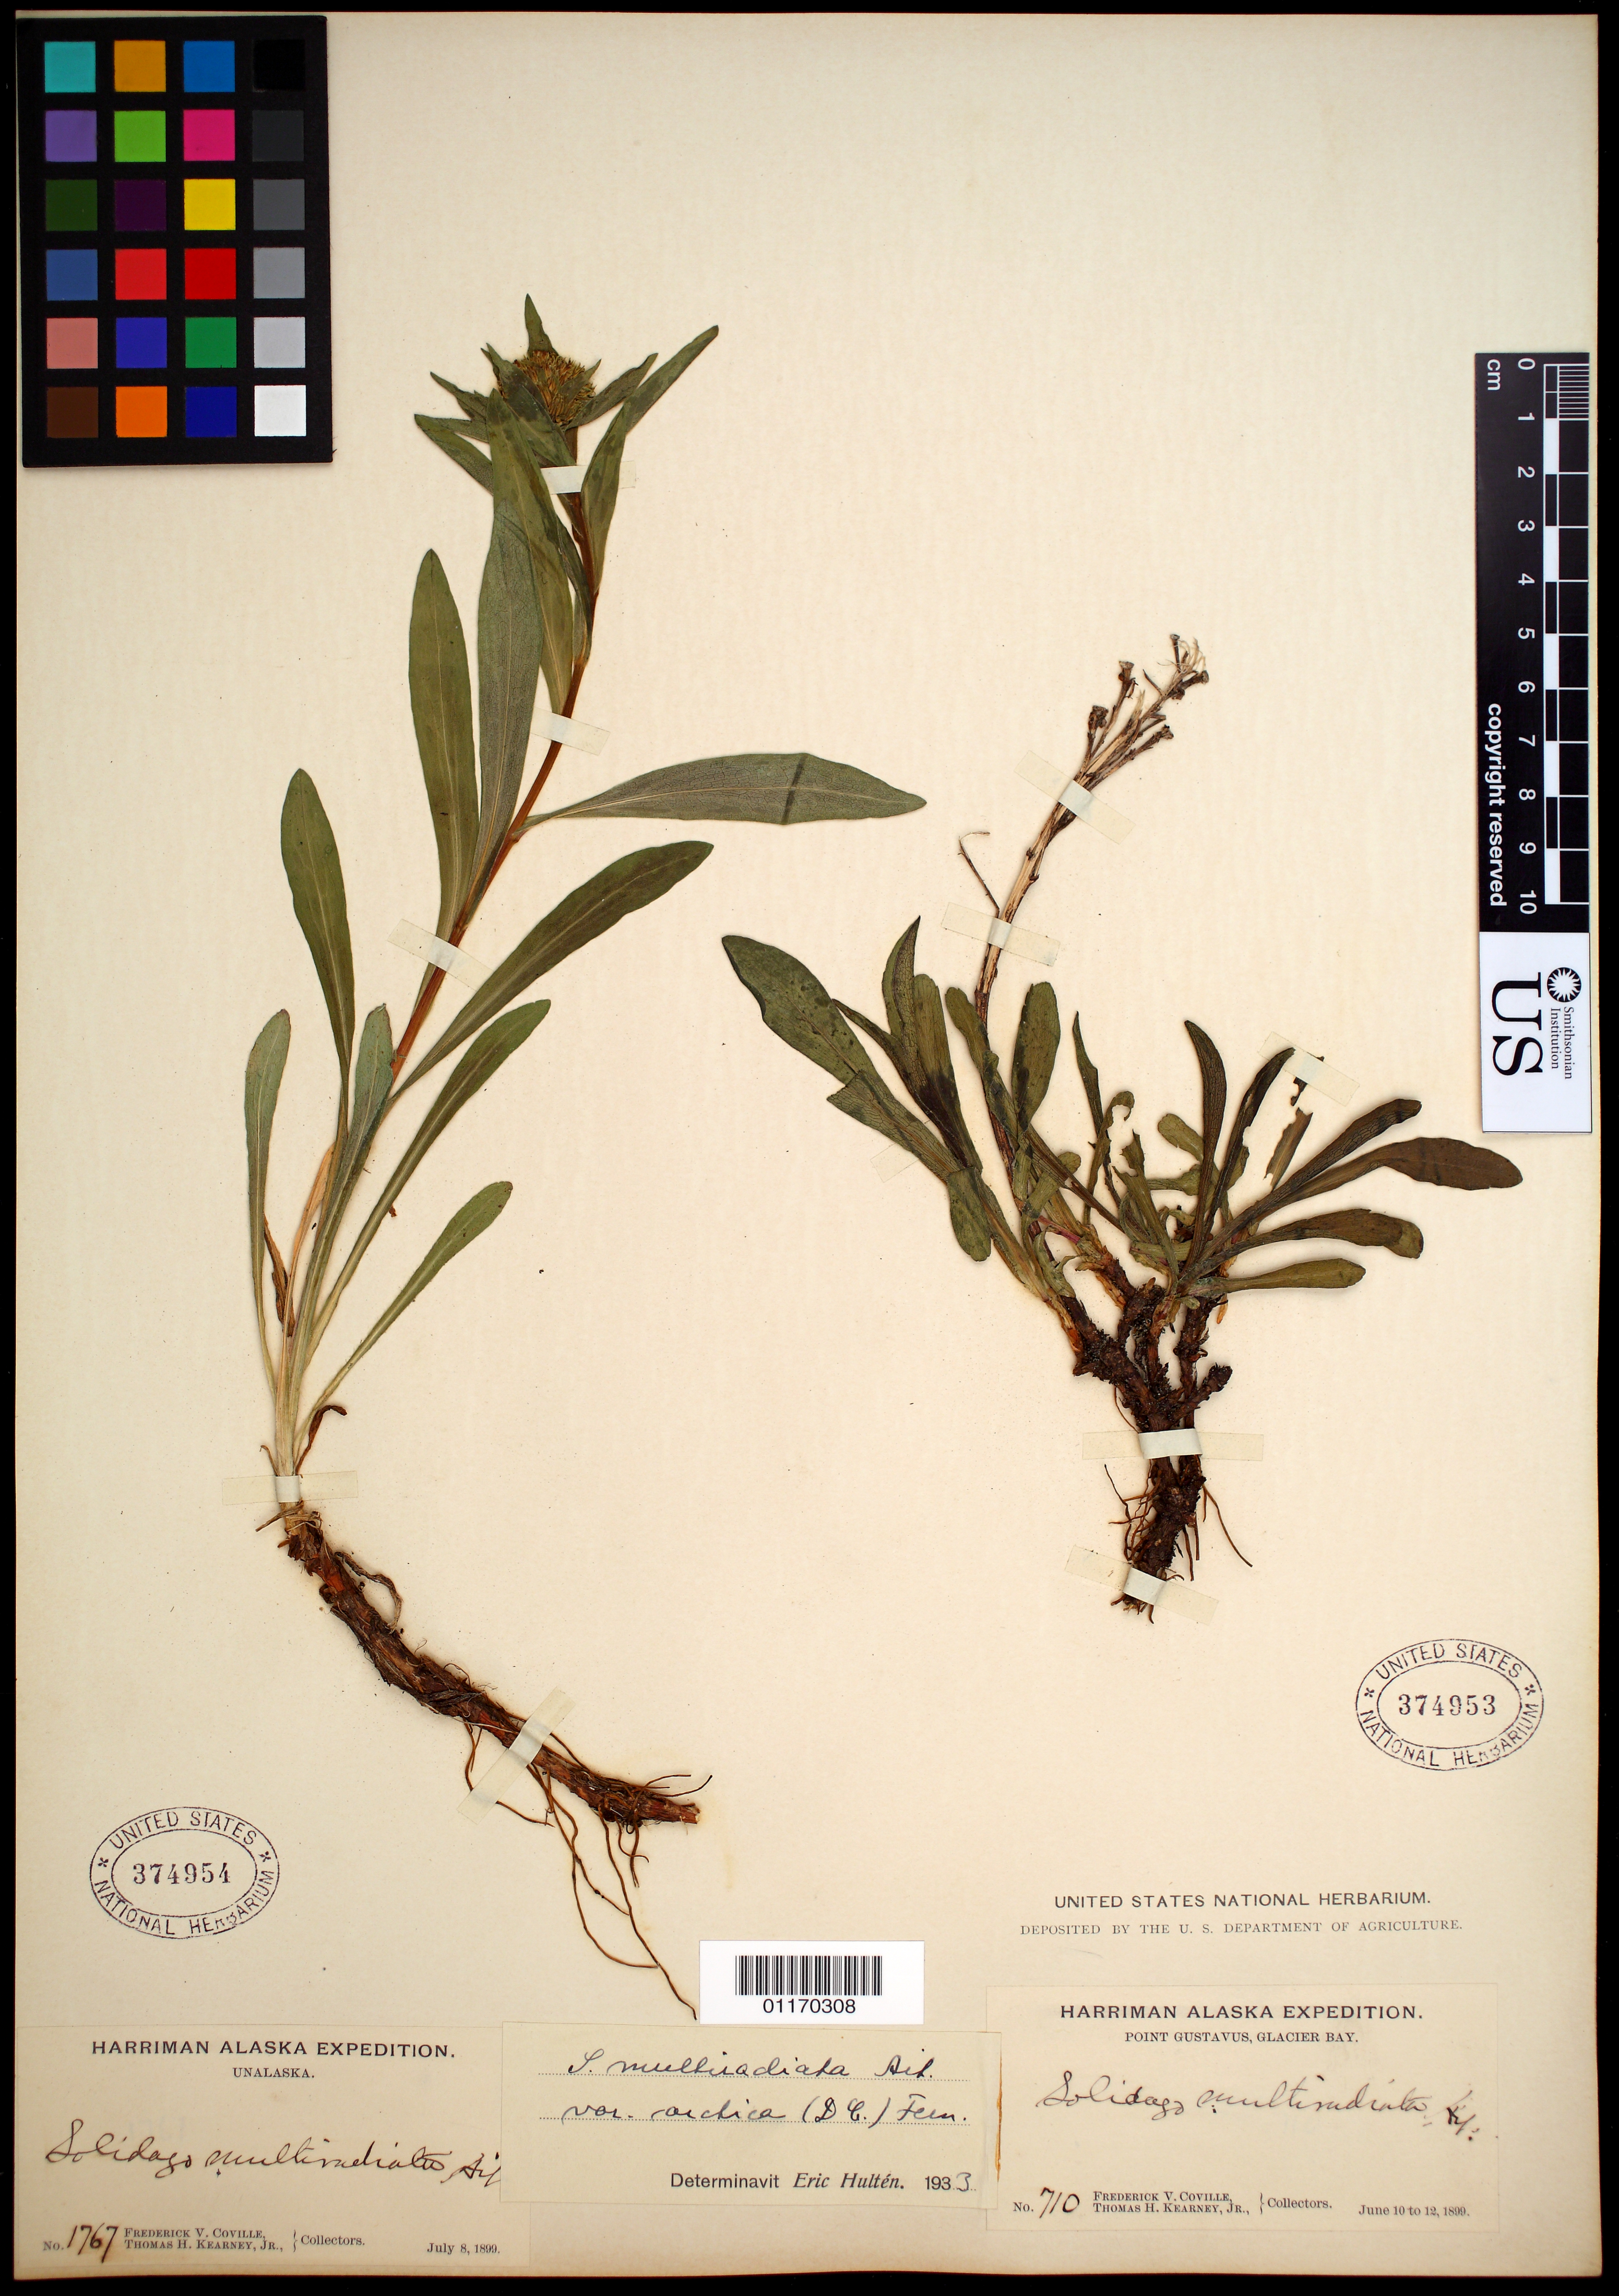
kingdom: Plantae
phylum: Tracheophyta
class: Magnoliopsida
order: Asterales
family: Asteraceae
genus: Solidago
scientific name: Solidago multiradiata var. arctica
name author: (DC.) Fernald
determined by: Hultén, [O.] Eric G.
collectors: F. V. Coville & F. Funston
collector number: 1767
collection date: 1899-07-08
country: United States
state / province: Alaska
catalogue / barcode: US 374954